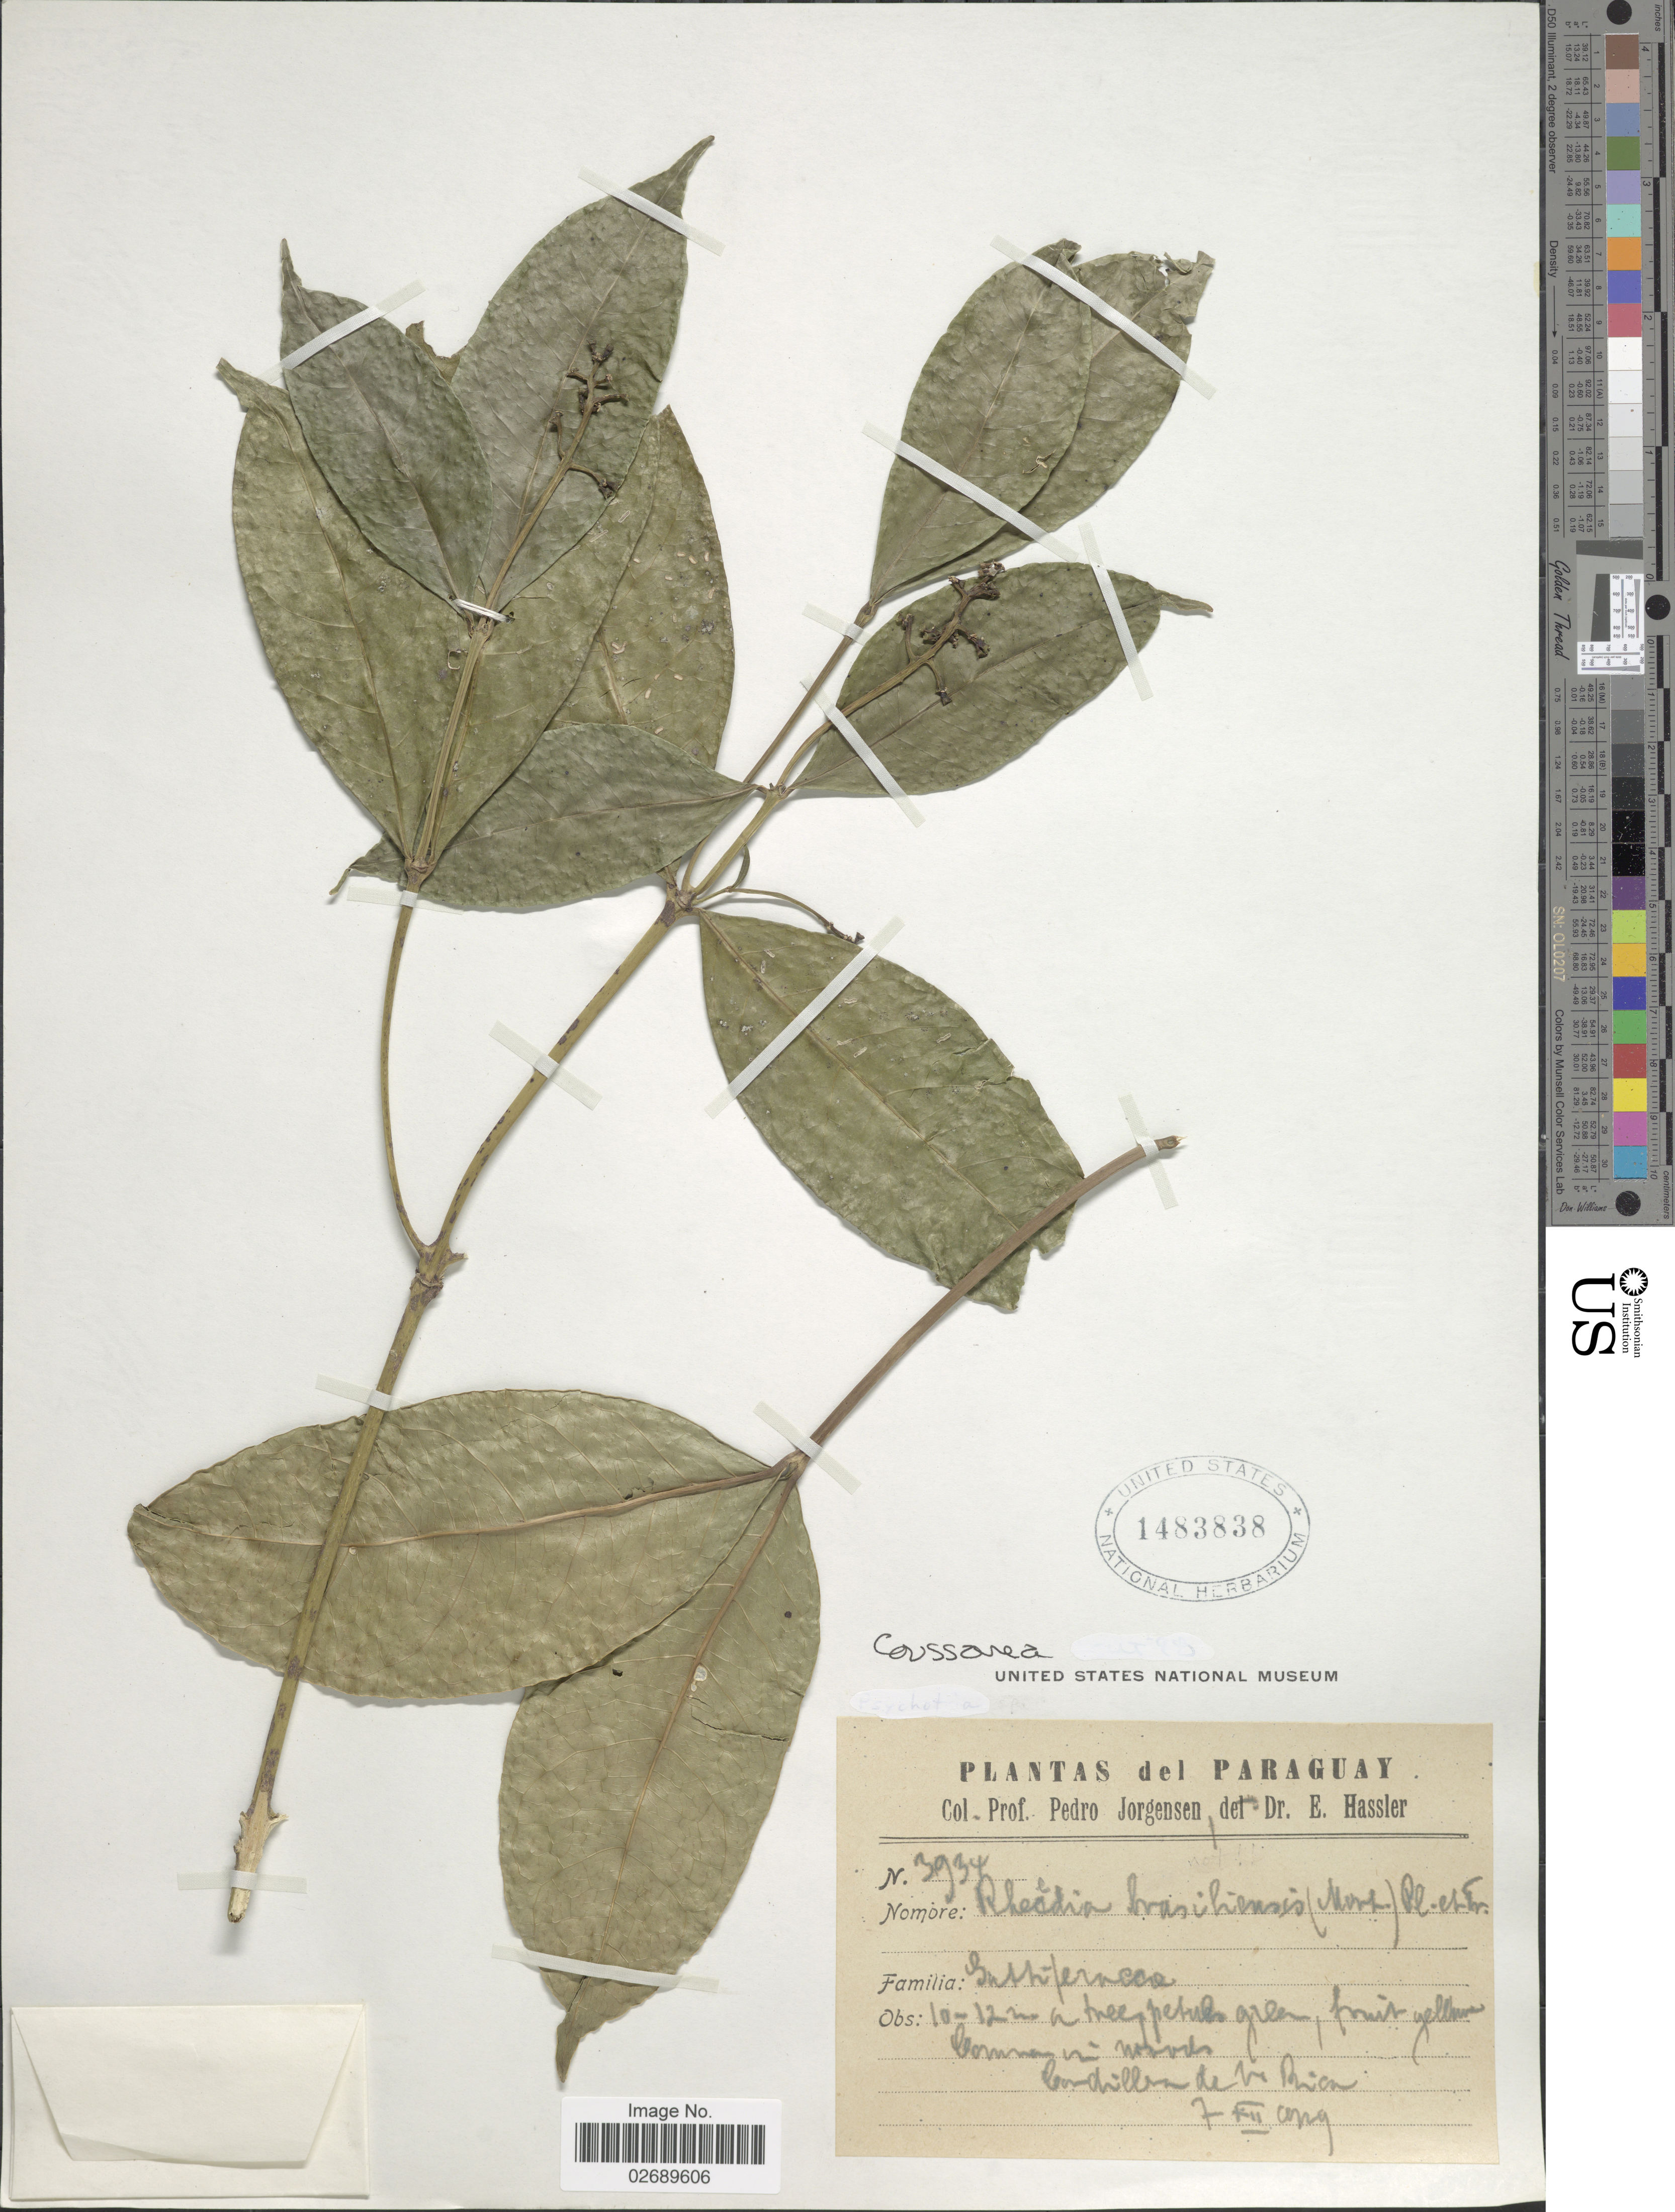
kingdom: Plantae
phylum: Tracheophyta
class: Magnoliopsida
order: Gentianales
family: Rubiaceae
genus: Coussarea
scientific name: Coussarea sp.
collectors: P. Jörgensen & E. Hassler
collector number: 3934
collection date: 1929-12-07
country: Paraguay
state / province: Guaira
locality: Common in woods, Cordillera de Vi. Rica.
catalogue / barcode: US 1483838